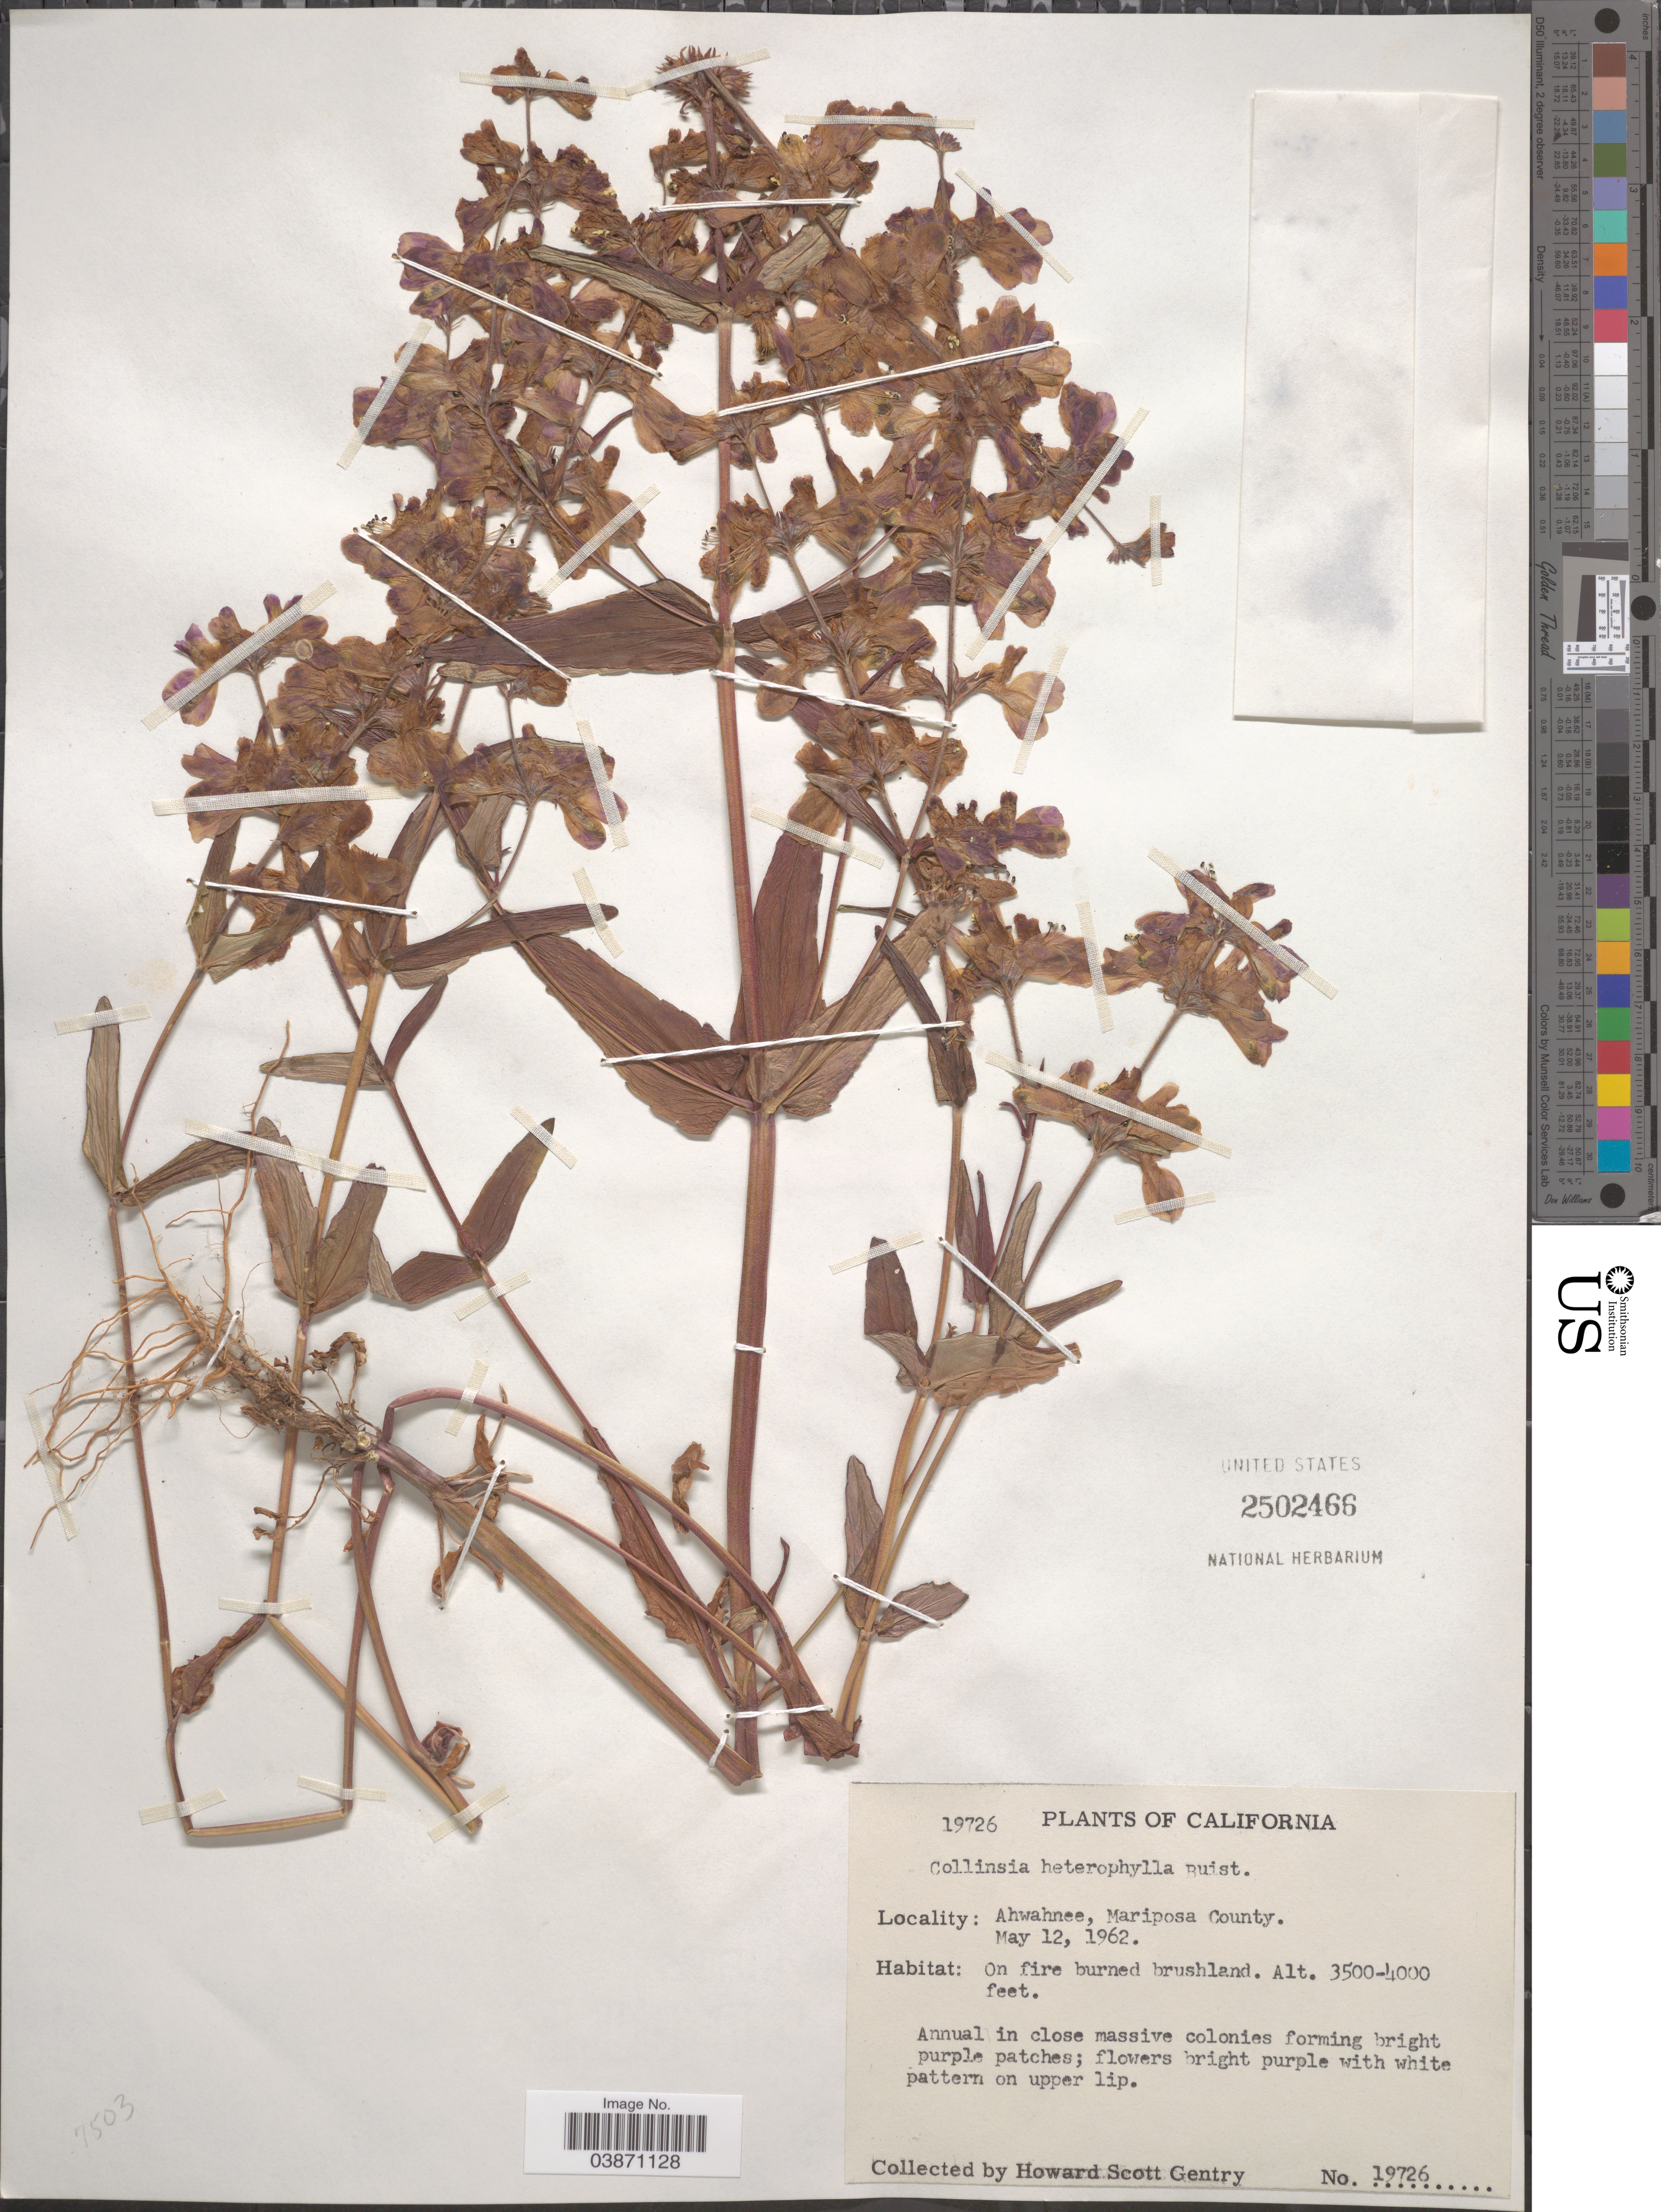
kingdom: Plantae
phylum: Tracheophyta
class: Magnoliopsida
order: Lamiales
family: Plantaginaceae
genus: Collinsia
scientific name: Collinsia heterophylla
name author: Buist ex Graham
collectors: H. S. Gentry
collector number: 19726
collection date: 1962-05-12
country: United States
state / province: California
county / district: Mariposa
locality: Ahwahnee, Marisposa County.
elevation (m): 1067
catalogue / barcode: US 2502466